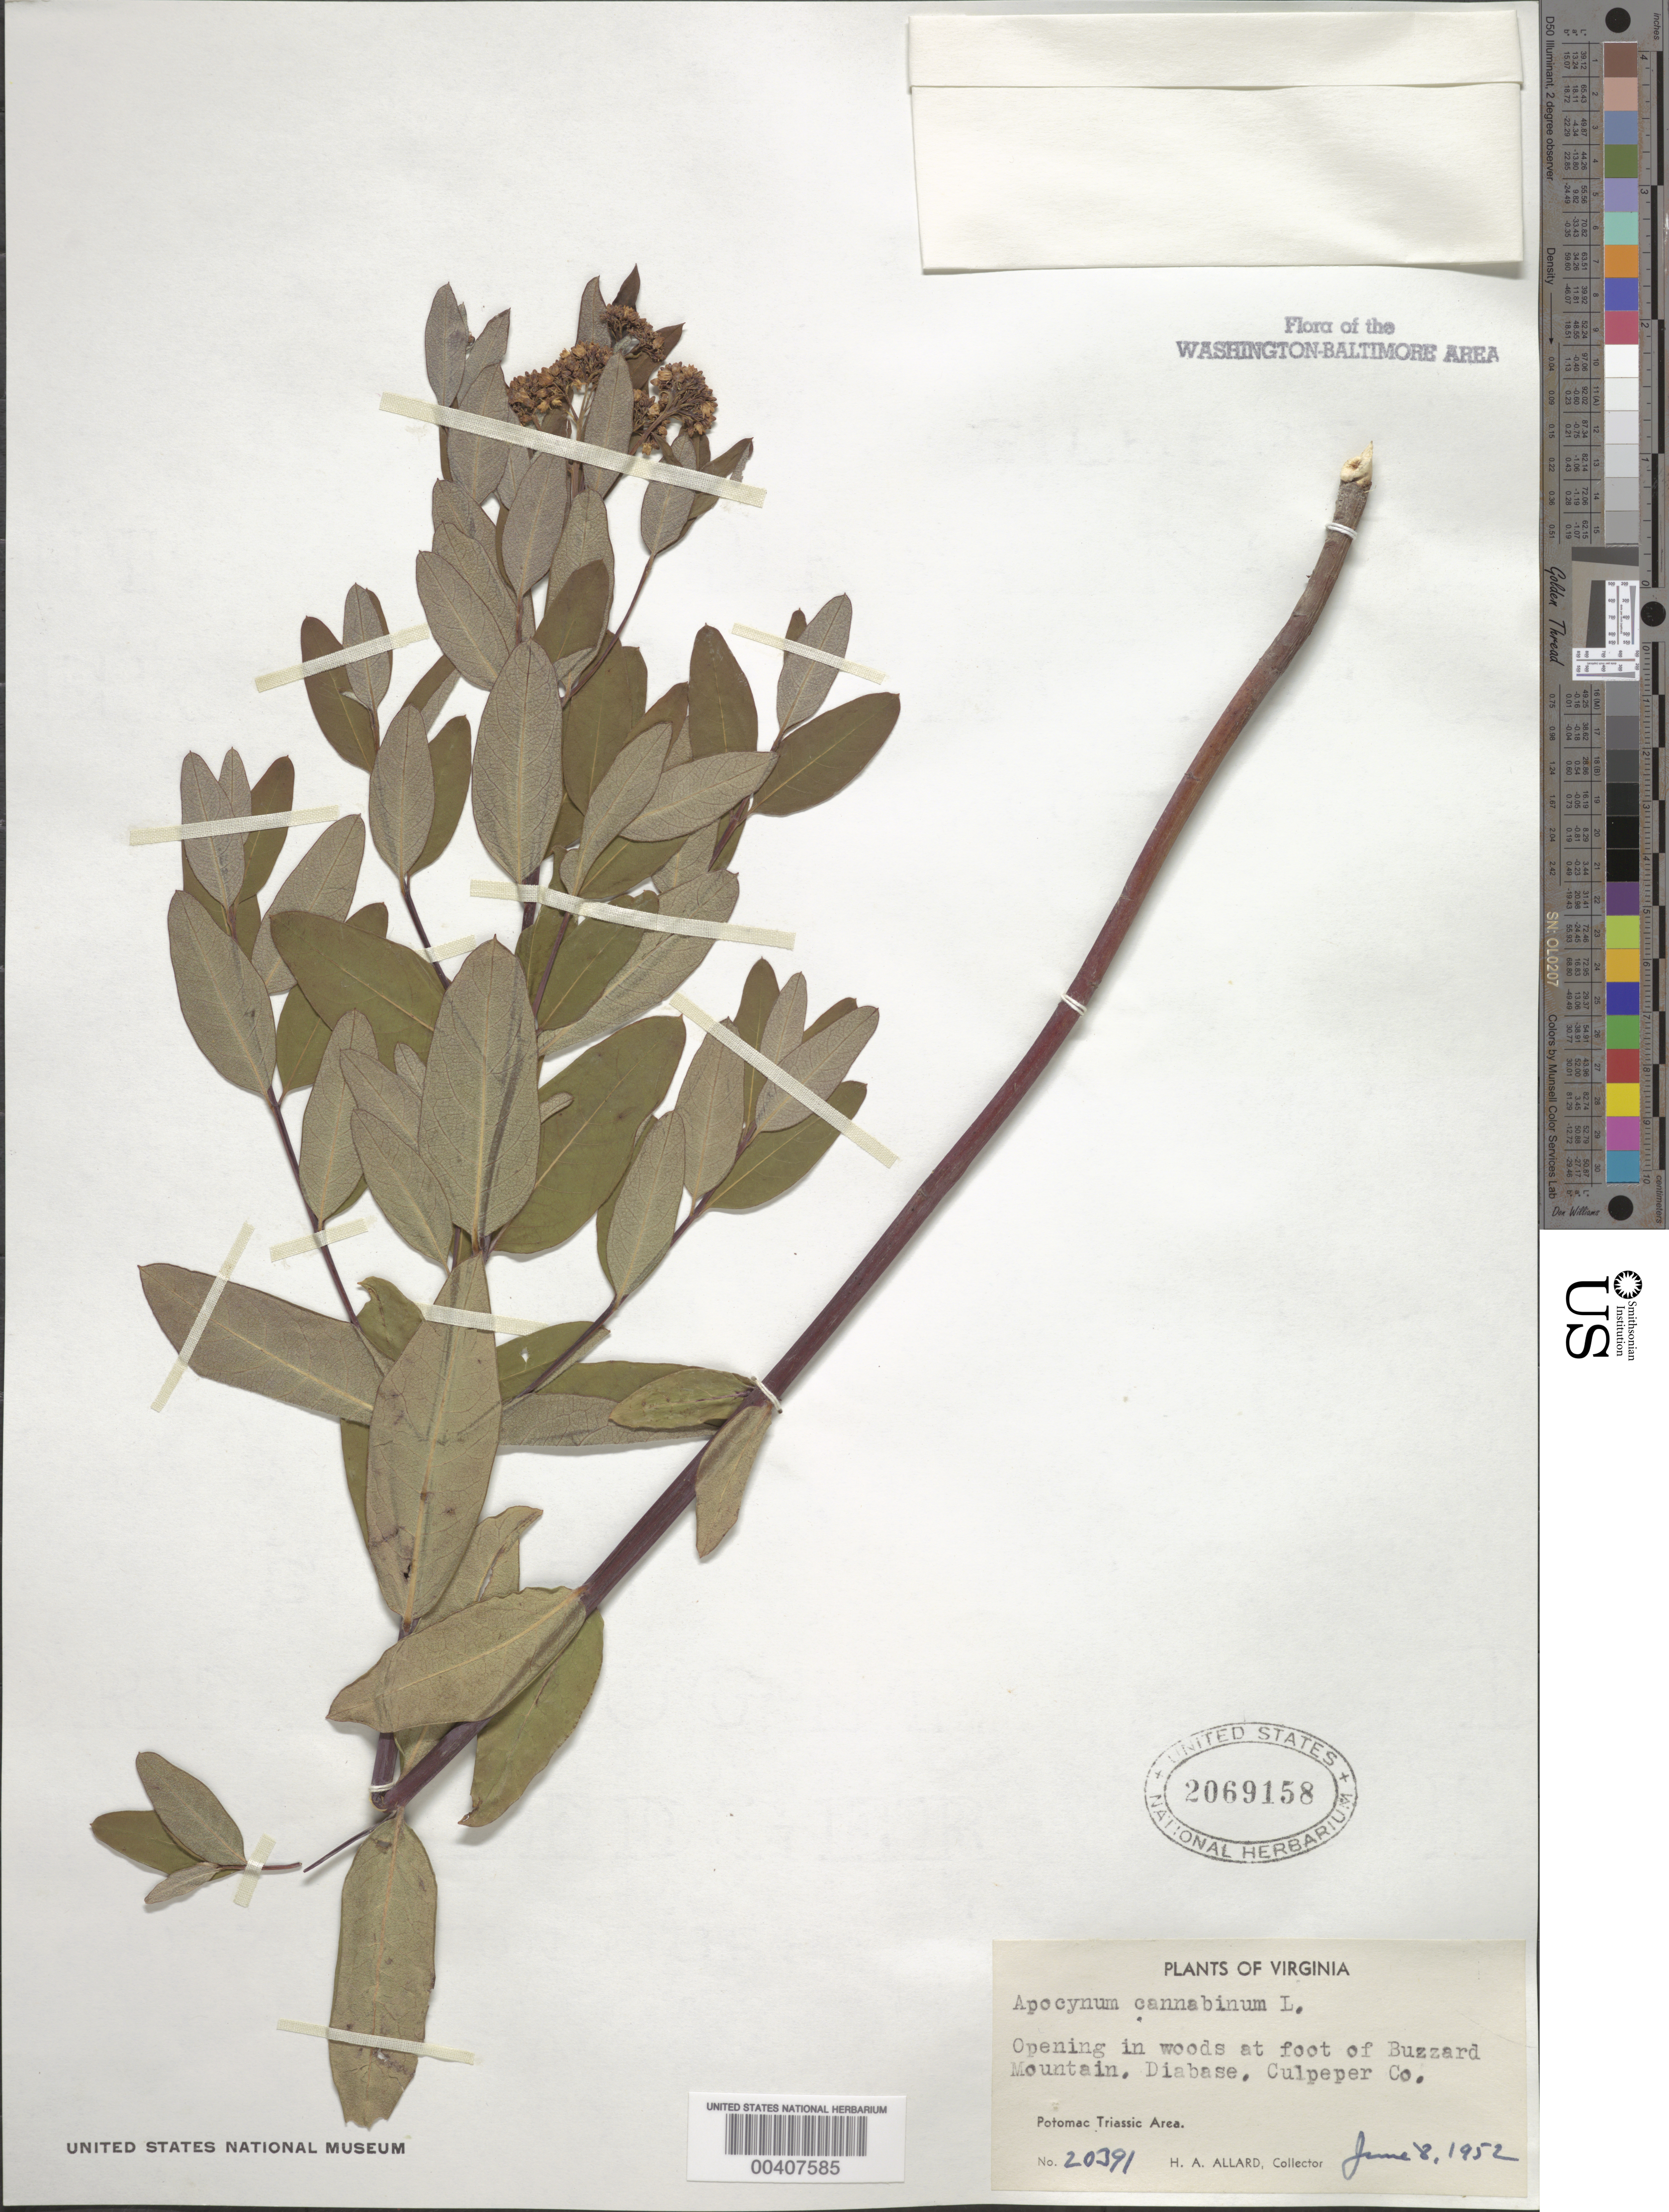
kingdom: Plantae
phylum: Tracheophyta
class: Magnoliopsida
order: Gentianales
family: Apocynaceae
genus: Apocynum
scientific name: Apocynum cannabinum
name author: L.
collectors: H. A. Allard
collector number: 20391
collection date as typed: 08 Jun 1952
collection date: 1952-06-08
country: United States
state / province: Virginia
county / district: Culpeper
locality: Buzzard Mountain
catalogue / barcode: US 2069158